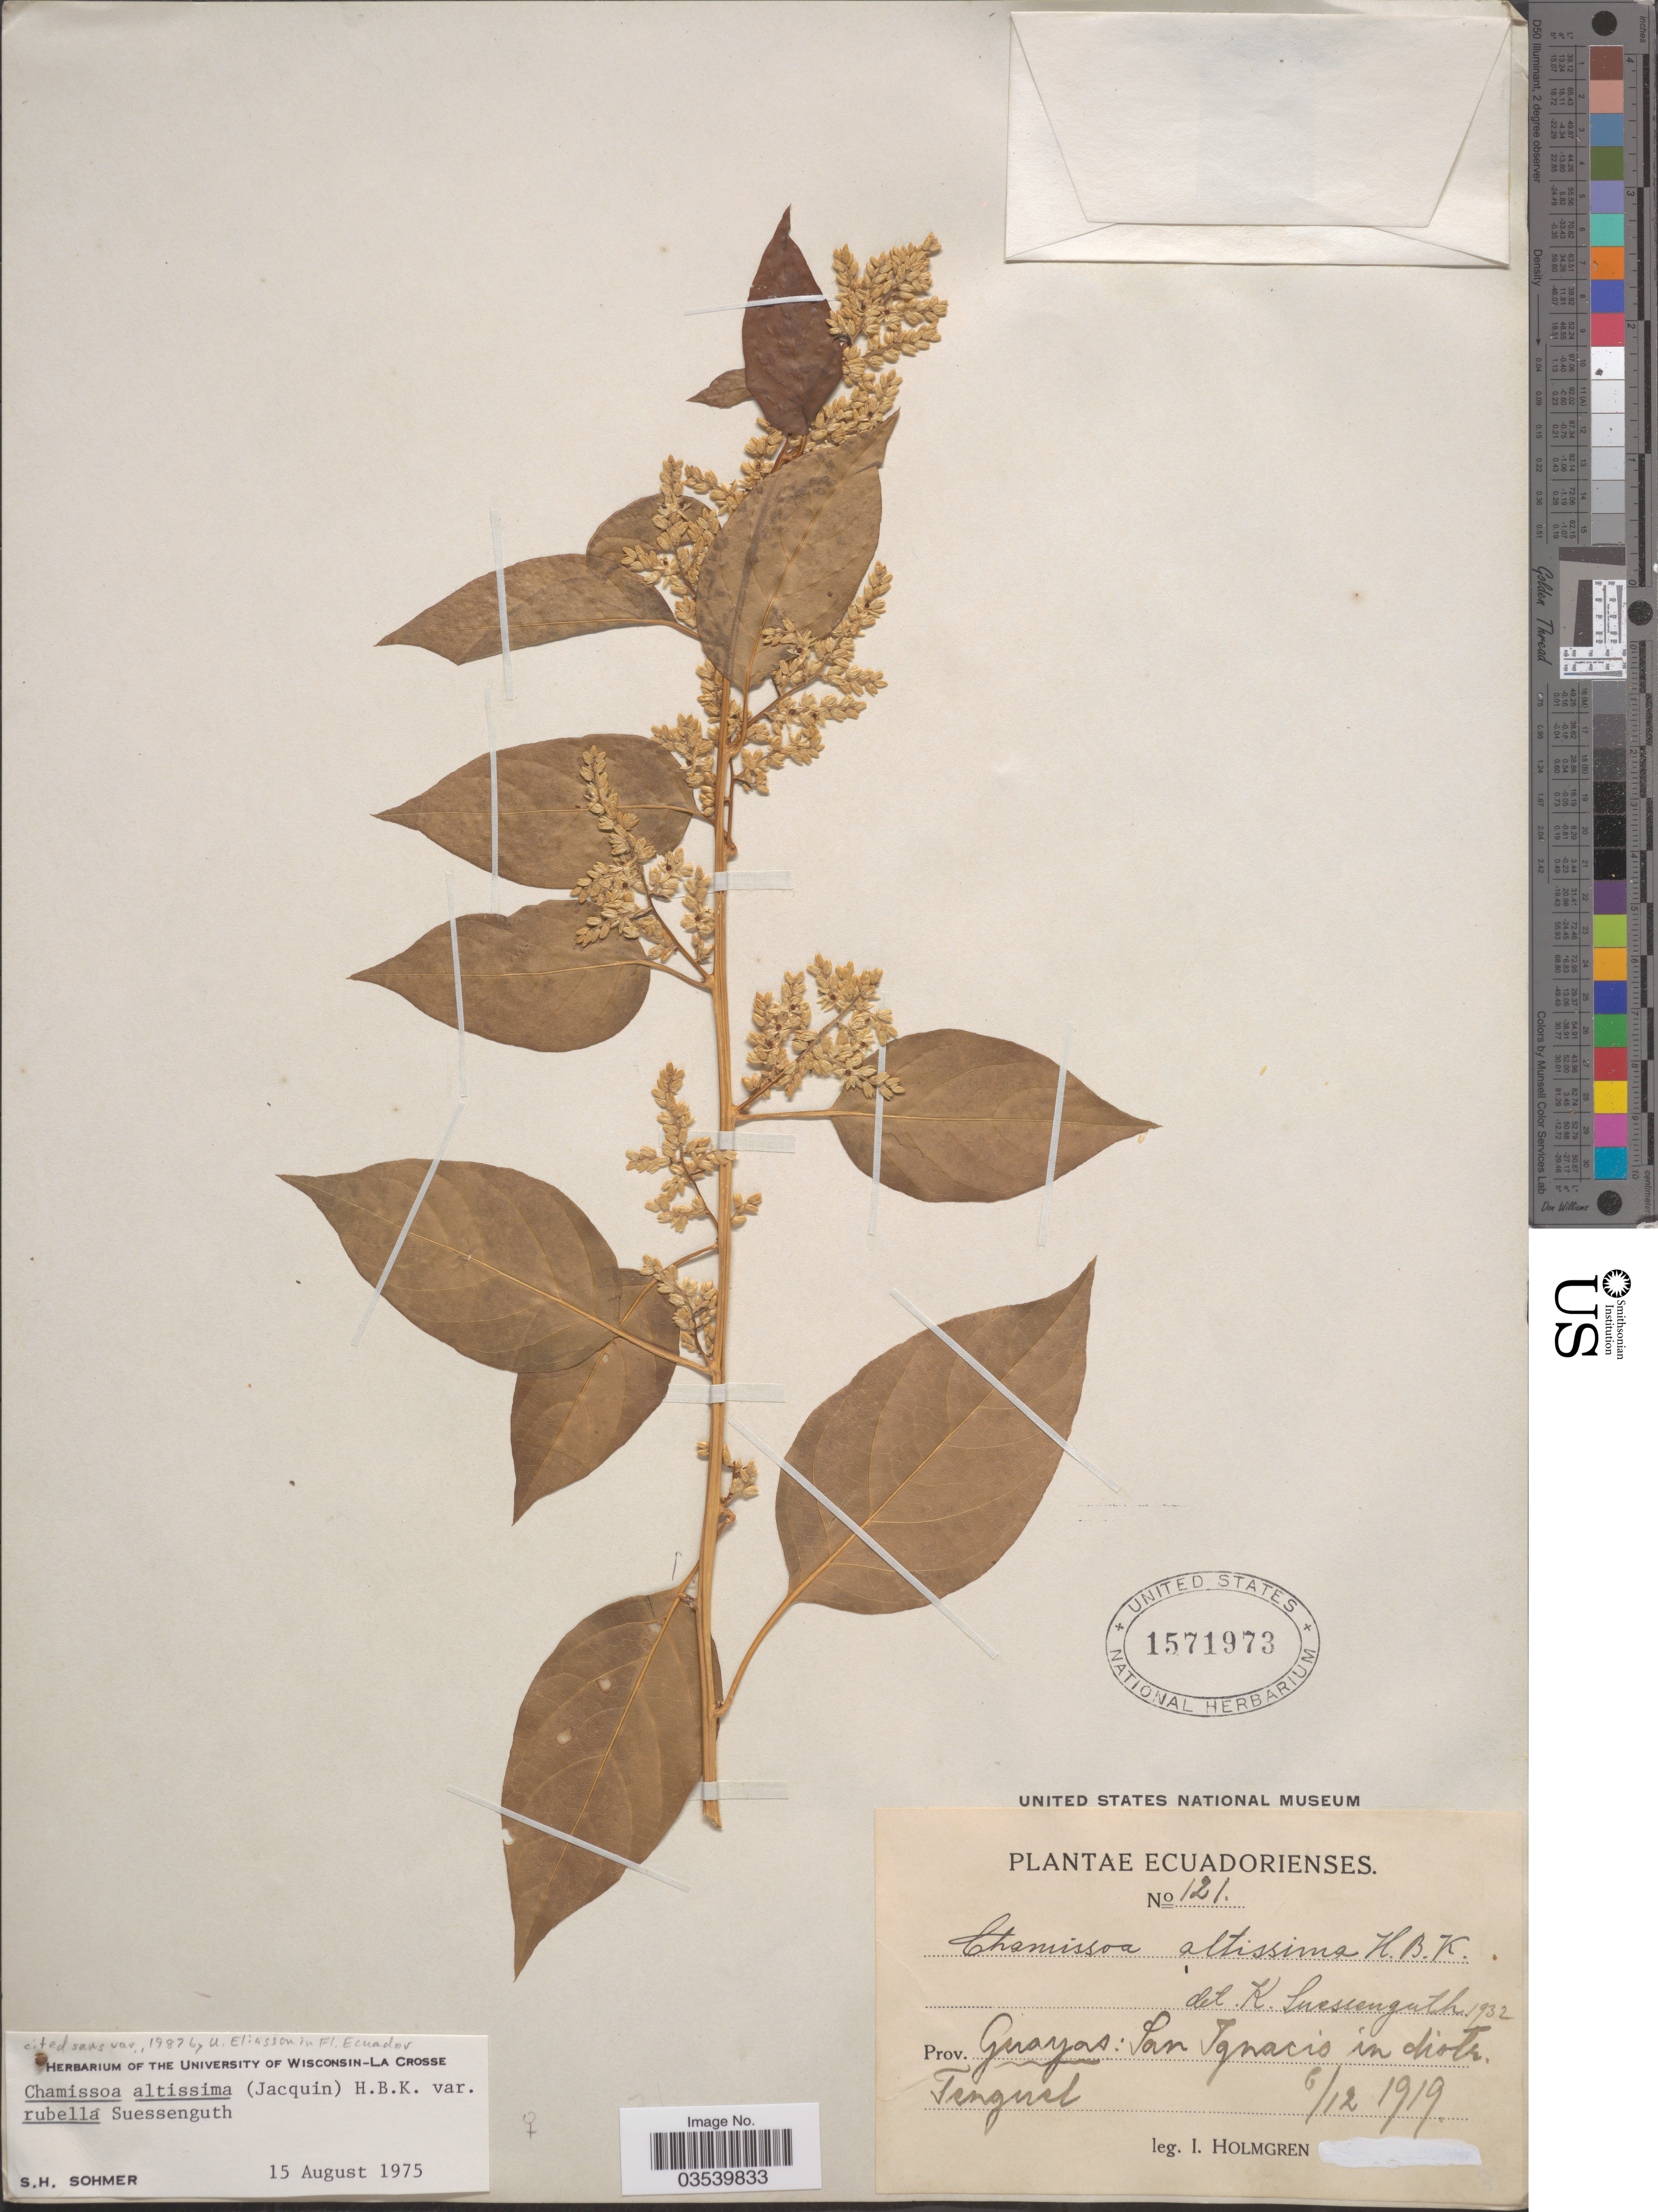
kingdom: Plantae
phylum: Tracheophyta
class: Magnoliopsida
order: Caryophyllales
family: Amaranthaceae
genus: Chamissoa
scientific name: Chamissoa altissima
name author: (Jacq.) Kunth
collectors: I. Holmgren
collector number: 121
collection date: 1919-12-06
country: Ecuador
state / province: Guayas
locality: San Ignacio in distr. Tenguel.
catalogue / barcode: US 1571973